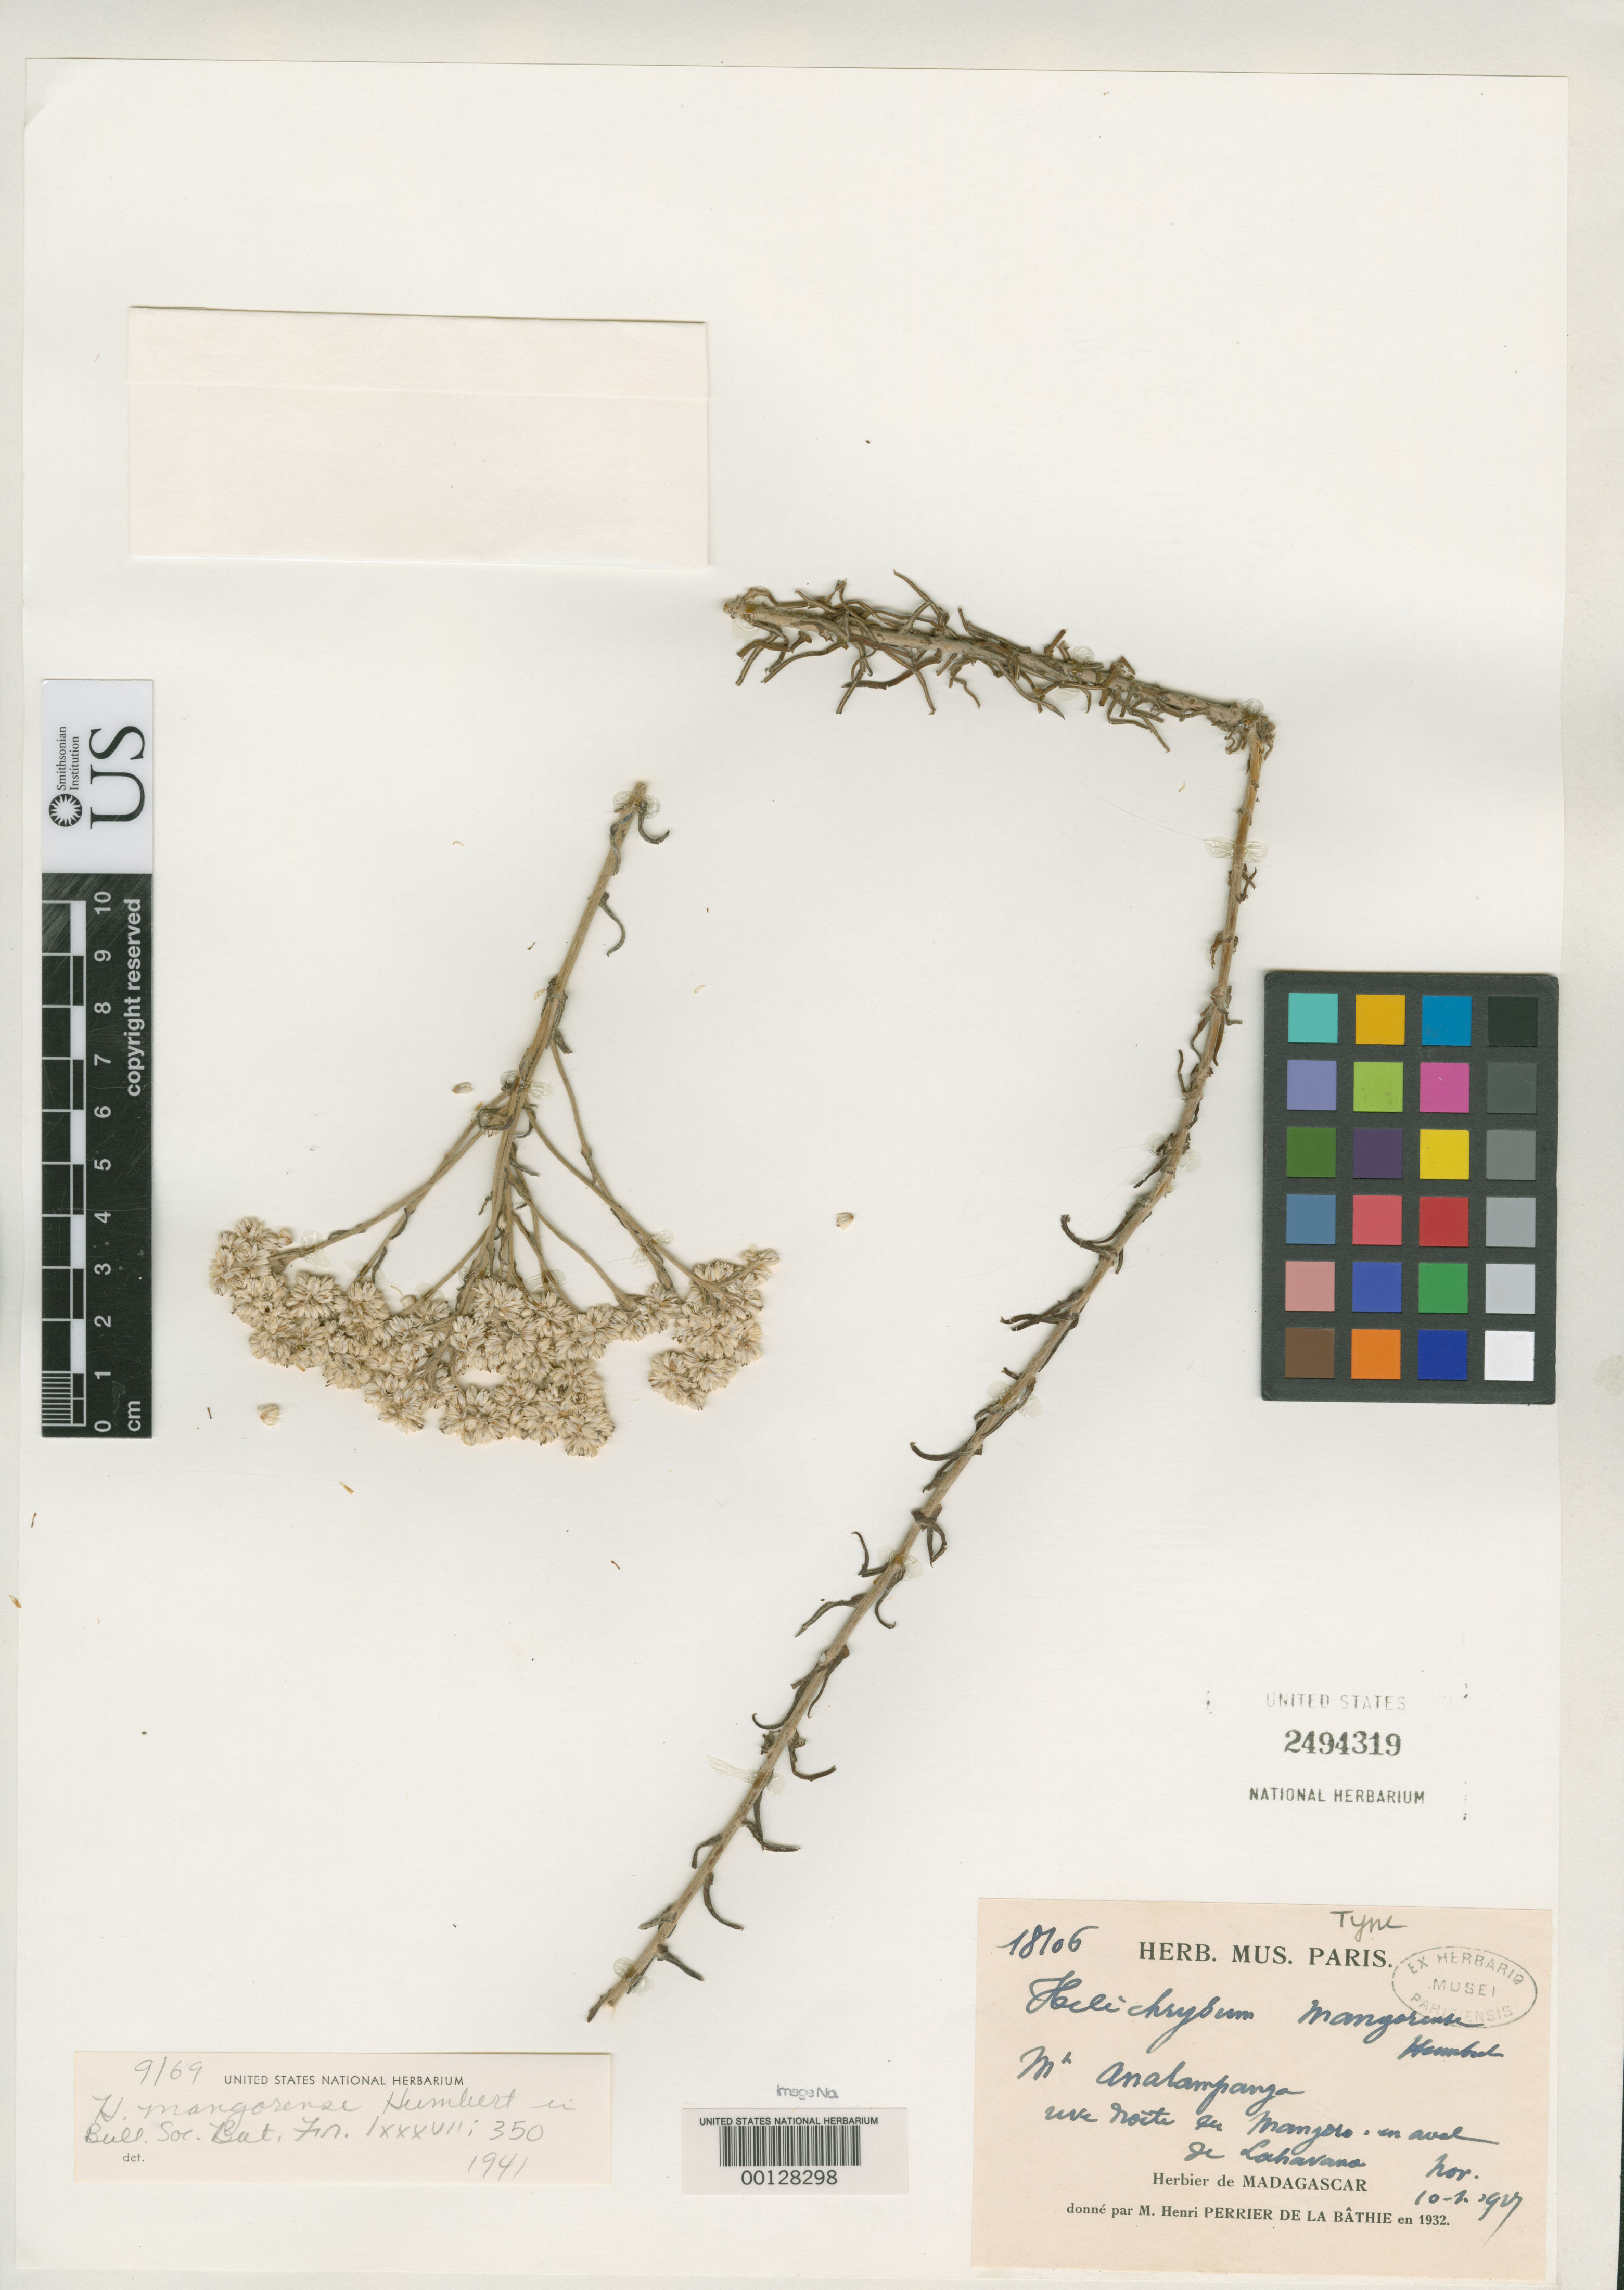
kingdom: Plantae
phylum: Tracheophyta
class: Magnoliopsida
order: Asterales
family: Asteraceae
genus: Helichrysum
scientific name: Helichrysum mangorense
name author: Humbert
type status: Isotype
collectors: H. Perrier de la Bâthie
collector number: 18106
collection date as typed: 02 Nov 1927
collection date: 1927-11-02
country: Madagascar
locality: Mount Analampanga.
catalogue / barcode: US 2494319